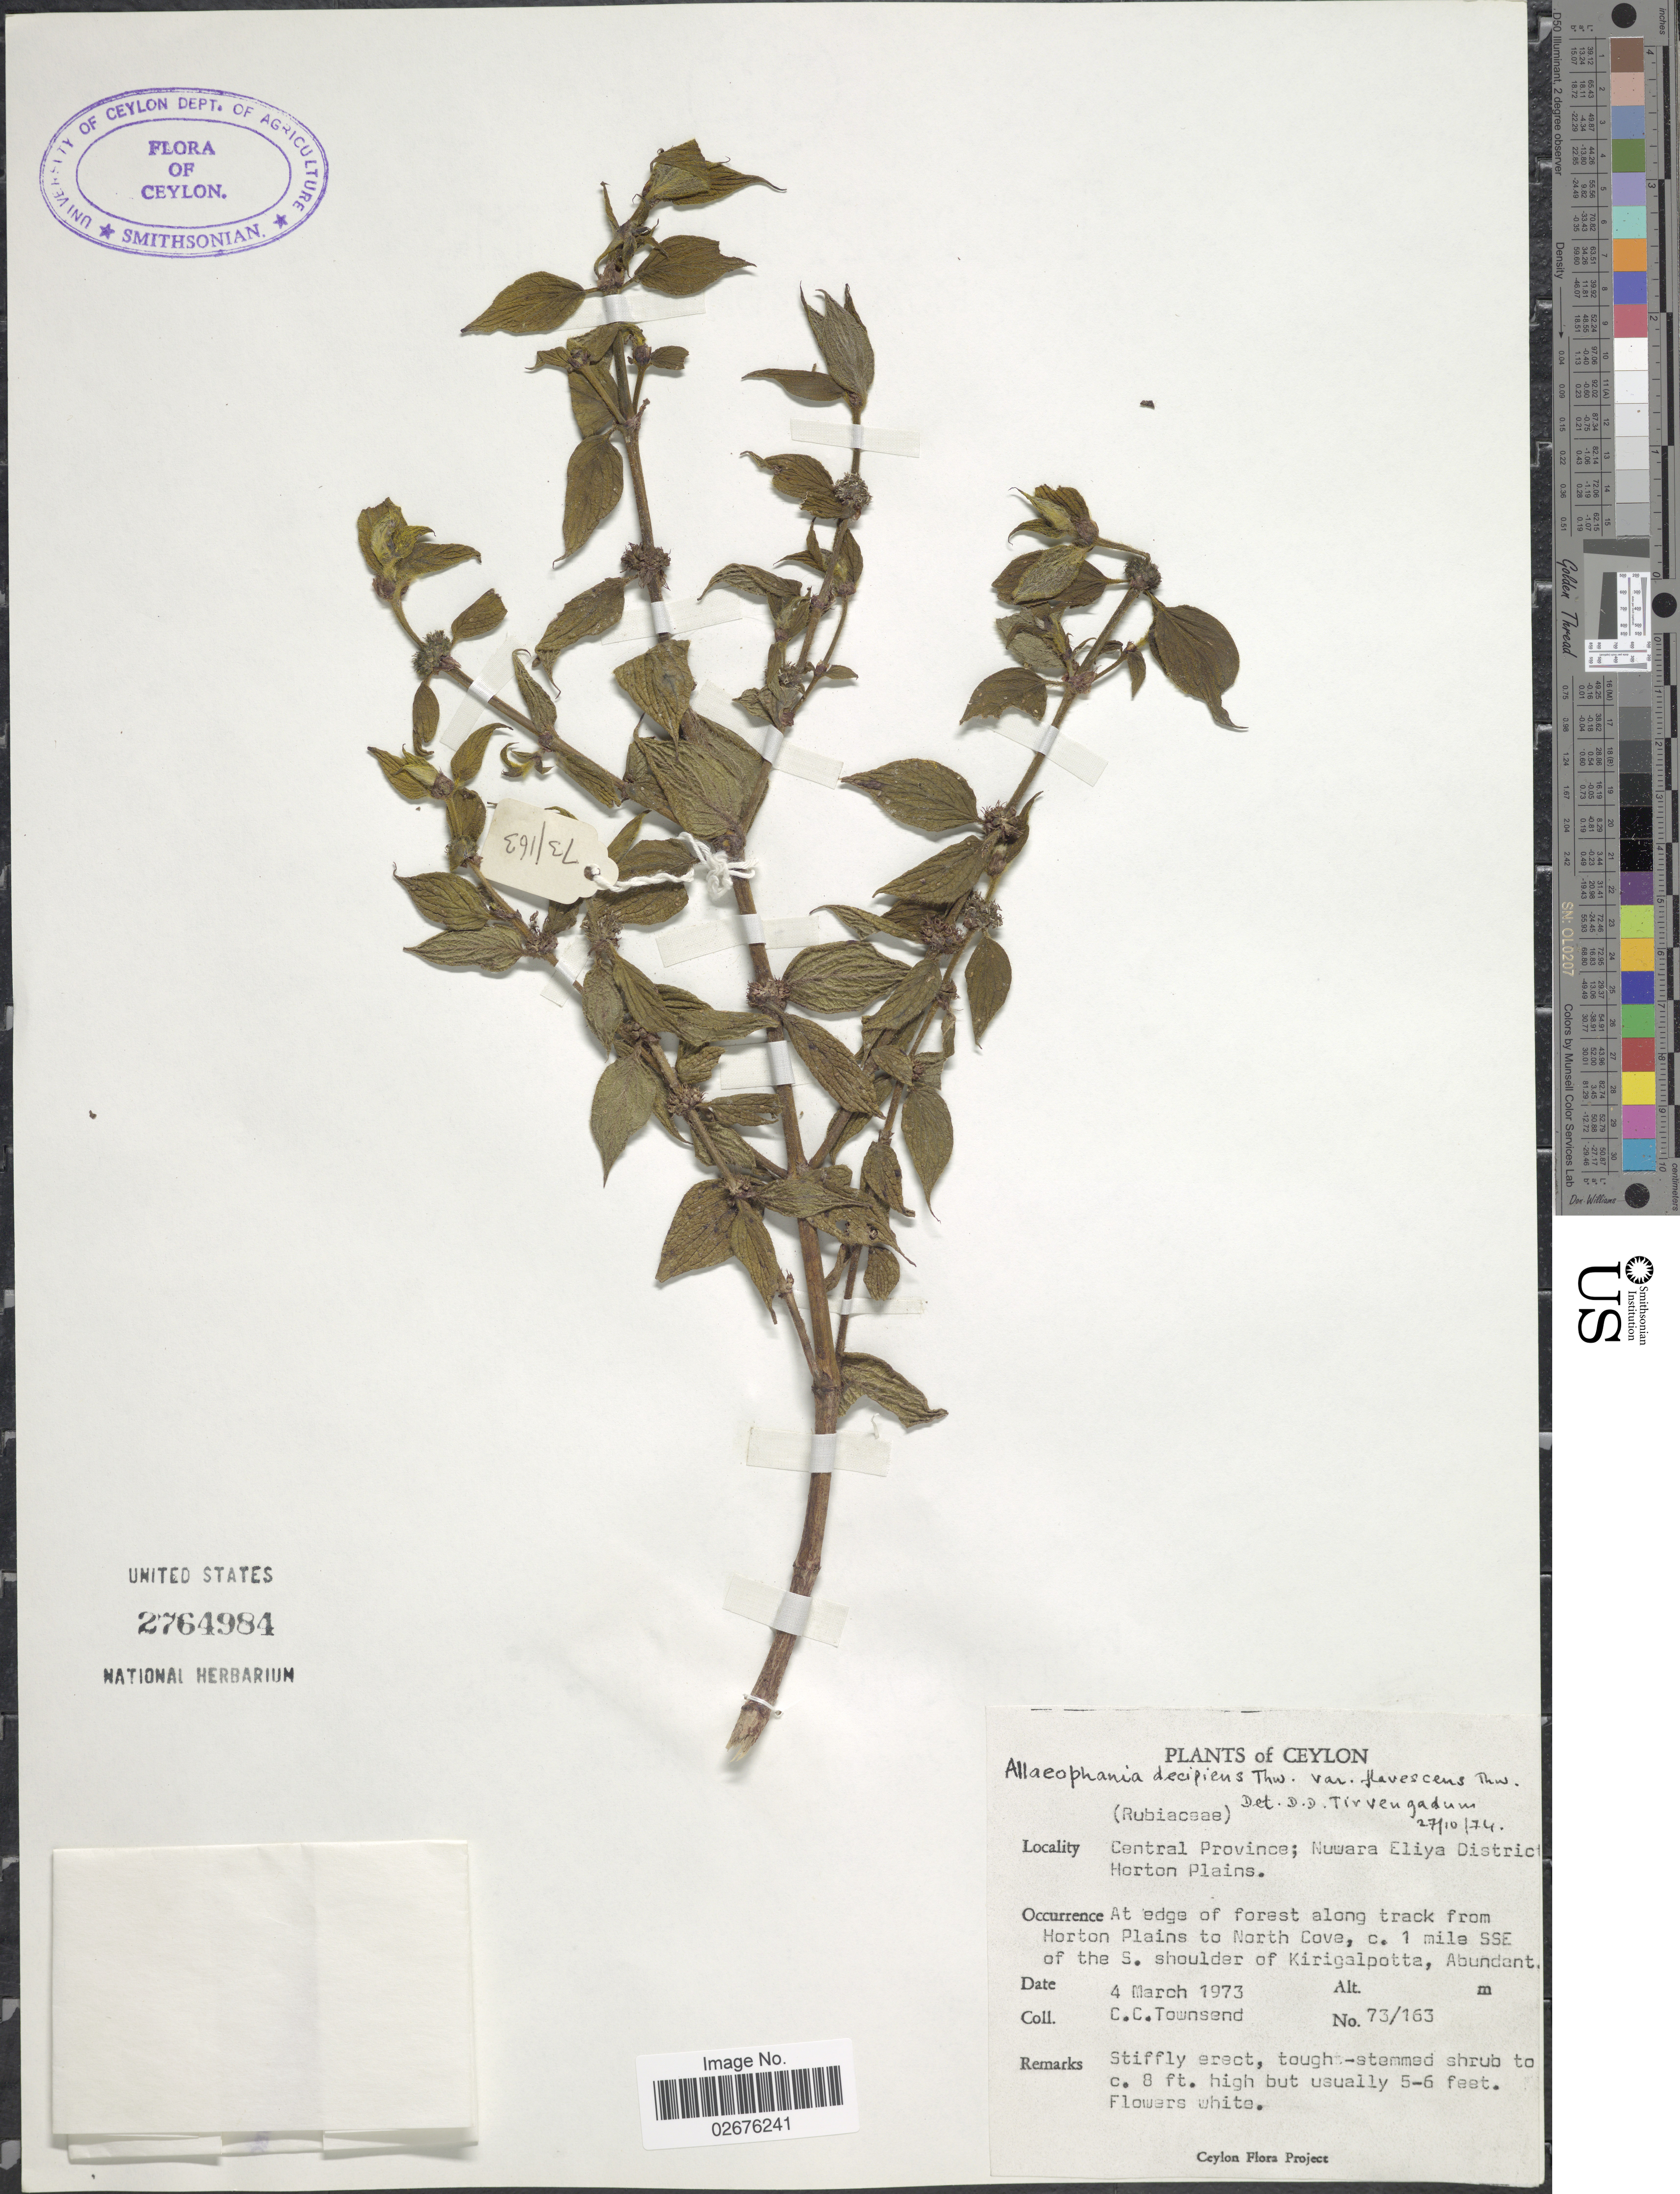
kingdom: Plantae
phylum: Tracheophyta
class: Magnoliopsida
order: Gentianales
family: Rubiaceae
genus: Allaeophania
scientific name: Allaeophania decipiens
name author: Thwaites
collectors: C. C. Townsend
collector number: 73/163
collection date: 1973-03-04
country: Sri Lanka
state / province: Central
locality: Ceylon. Central Province; Nuwara Eliya District Horton Plains. At edge of forest along track from Horton Plains to Nort Cove, c. 1 mile SSE of the S. shoulder of Kirigalpotta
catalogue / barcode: US 2764984